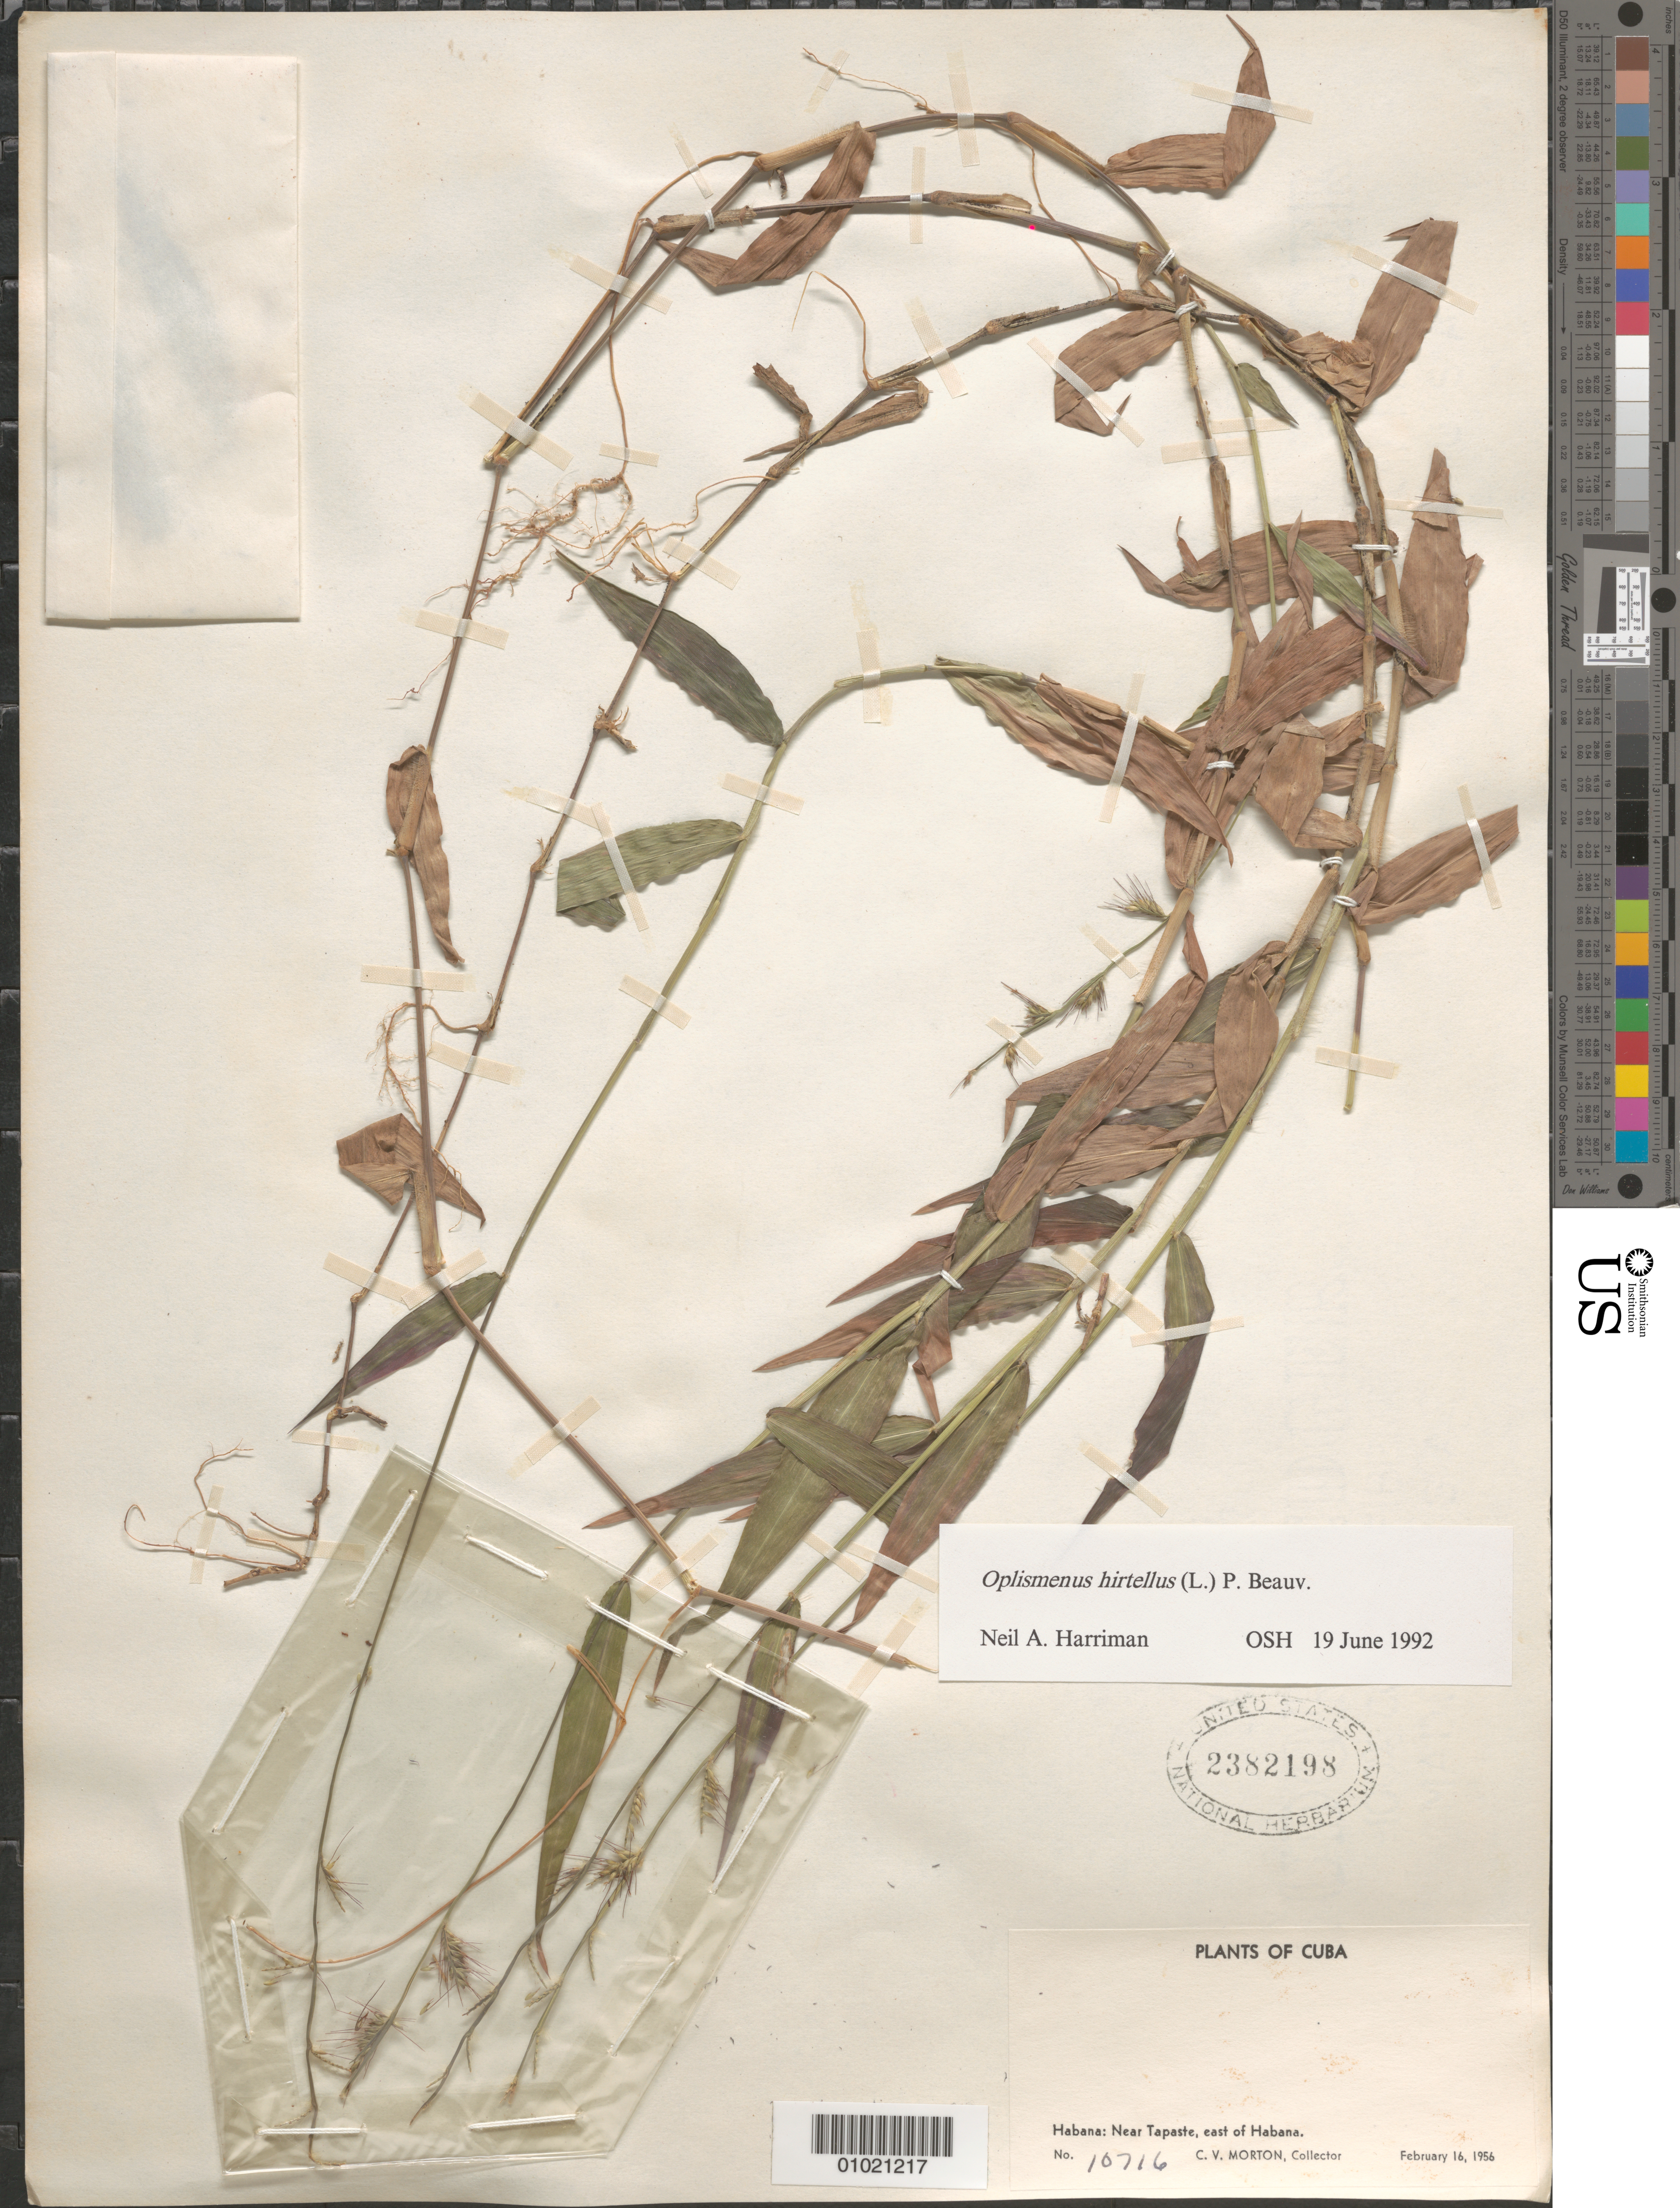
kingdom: Plantae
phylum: Tracheophyta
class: Liliopsida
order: Poales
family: Poaceae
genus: Oplismenus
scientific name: Oplismenus hirtellus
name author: (L.) P. Beauv.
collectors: C. V. Morton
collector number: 10716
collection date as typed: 16 Feb 1956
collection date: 1956-02-16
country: Cuba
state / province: La Habana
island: Cuba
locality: Near Tapaste, east of Habana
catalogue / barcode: US 2382198